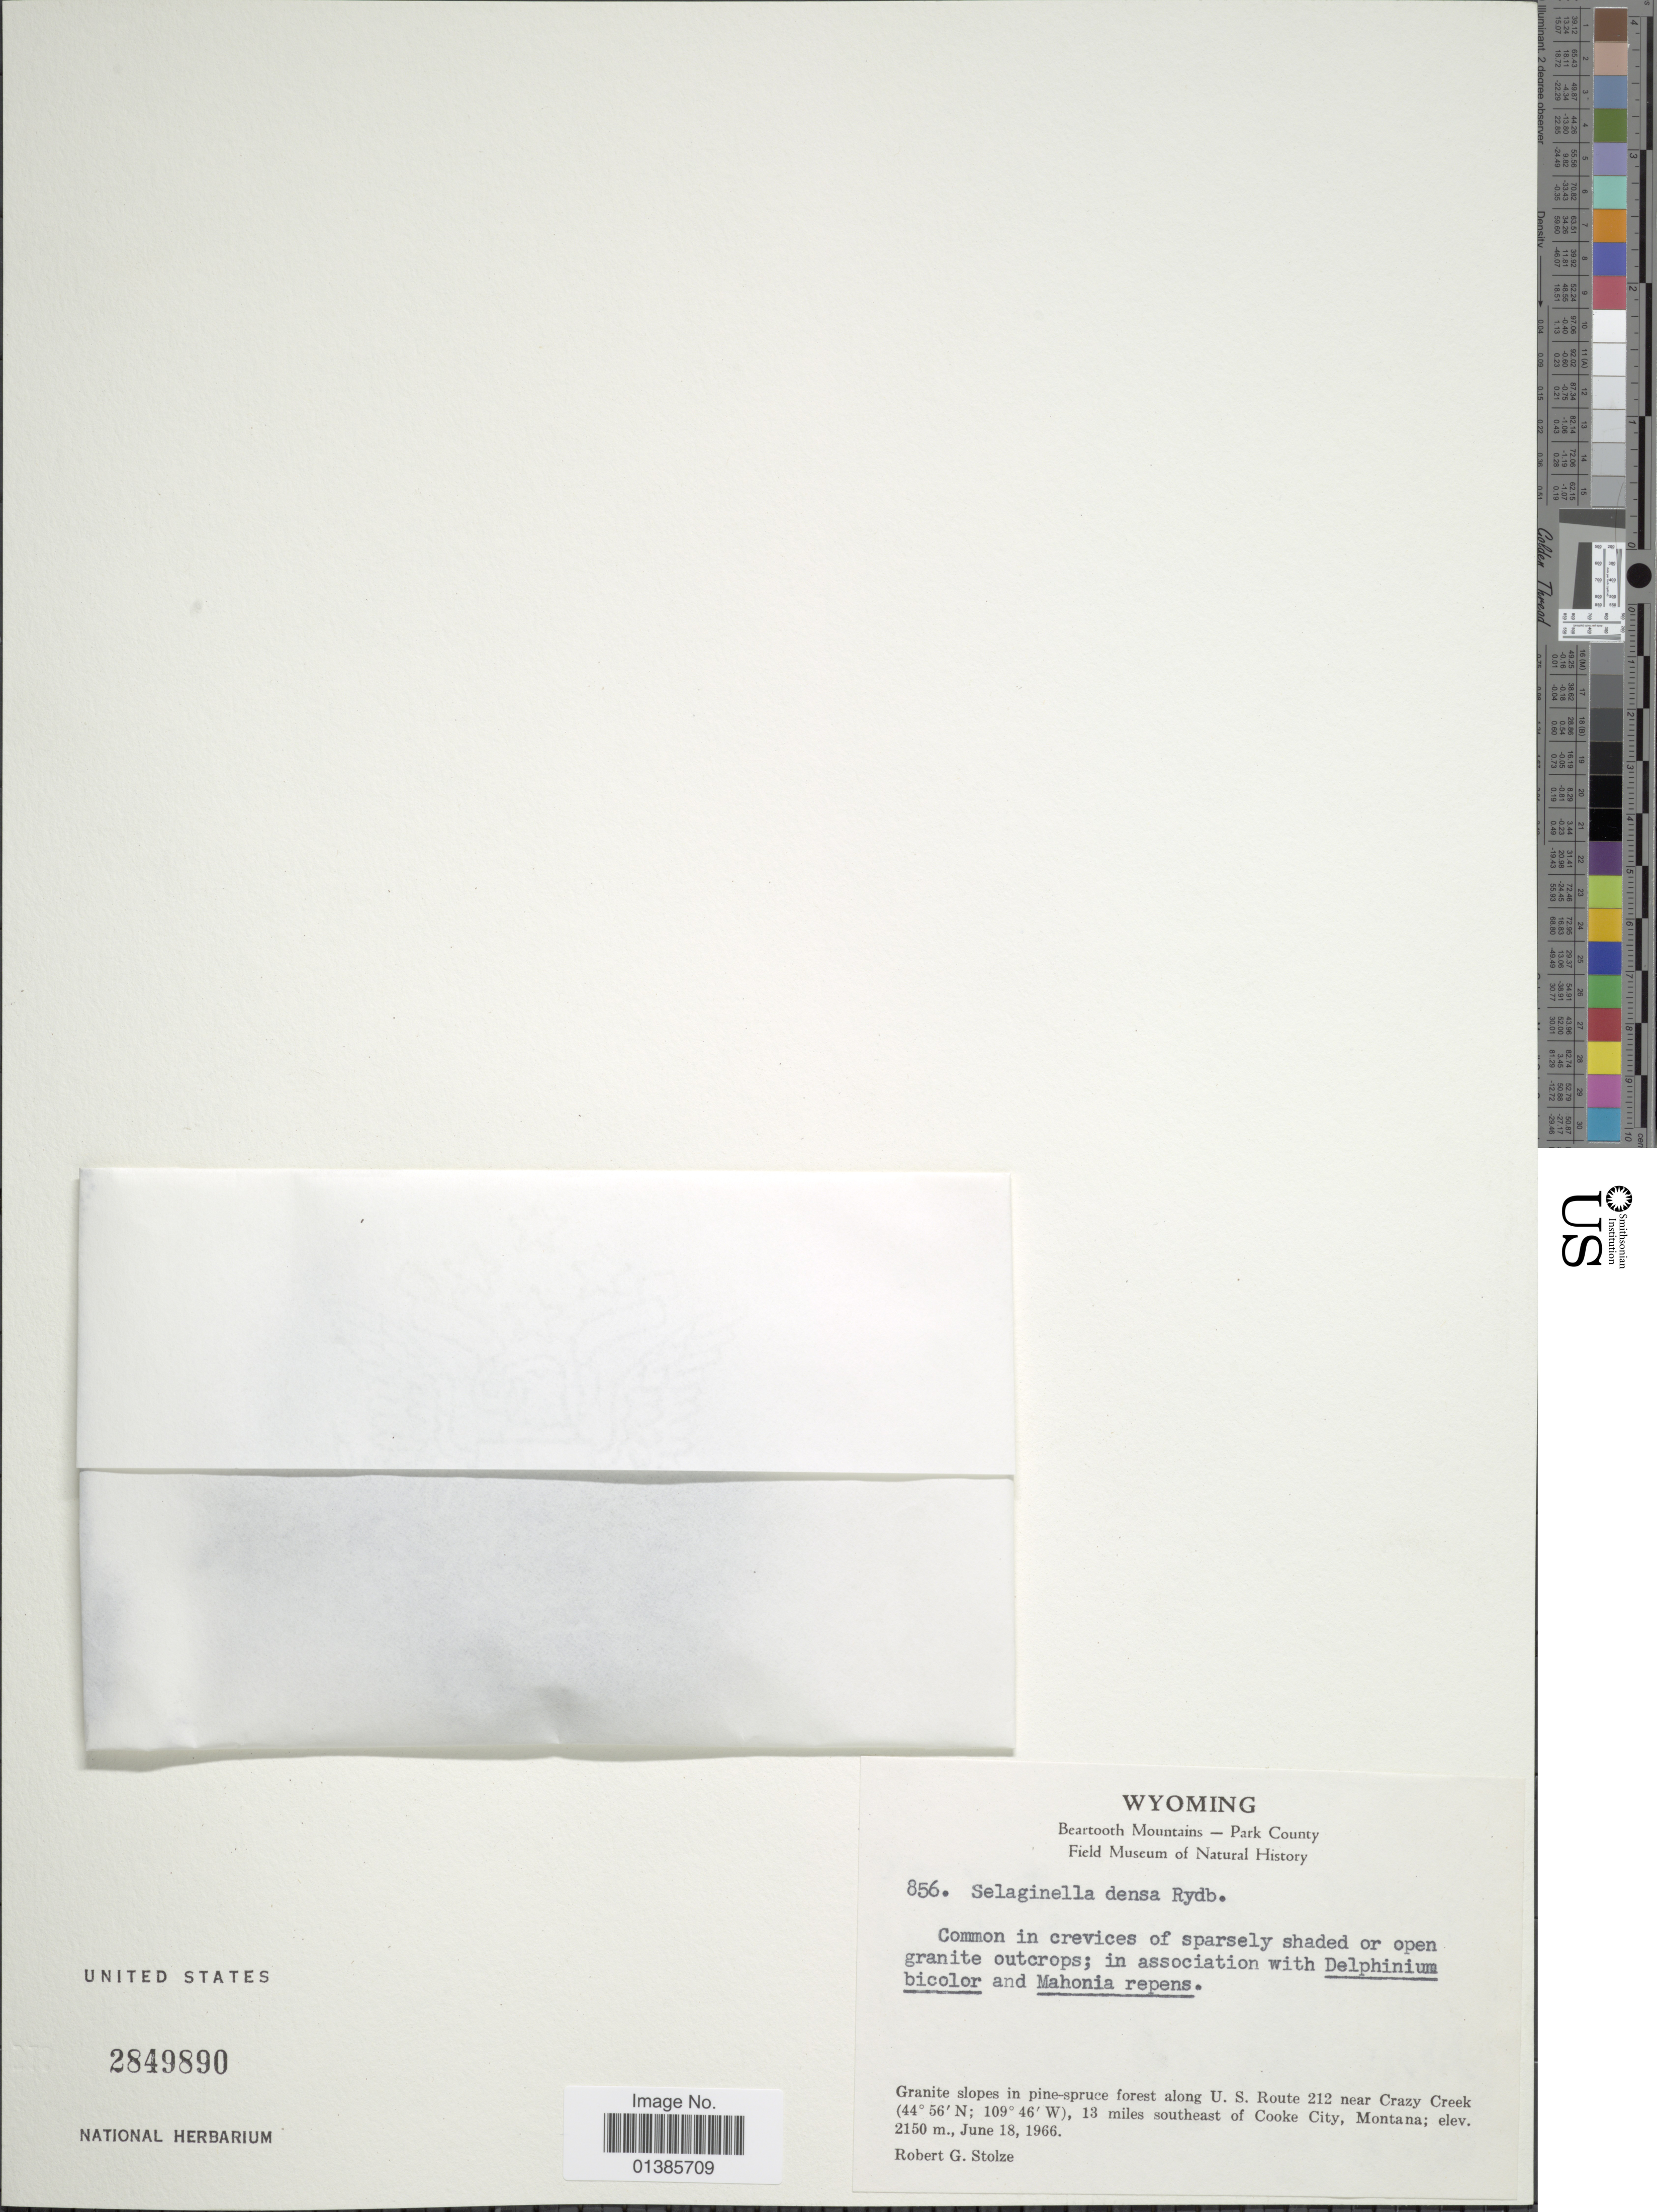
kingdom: Plantae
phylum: Tracheophyta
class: Lycopodiopsida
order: Selaginellales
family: Selaginellaceae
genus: Selaginella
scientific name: Selaginella densa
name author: Rydb.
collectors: R. G. Stolze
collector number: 856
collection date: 1966-06-18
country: United States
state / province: Wyoming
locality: Beartooth Mountains- Park County. Granite slopes in pine-spruce forest along U.S. Route 212 near Crazy Creek, 13 miles southeast of Cooke City, Montana.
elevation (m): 2150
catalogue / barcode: US 2849890